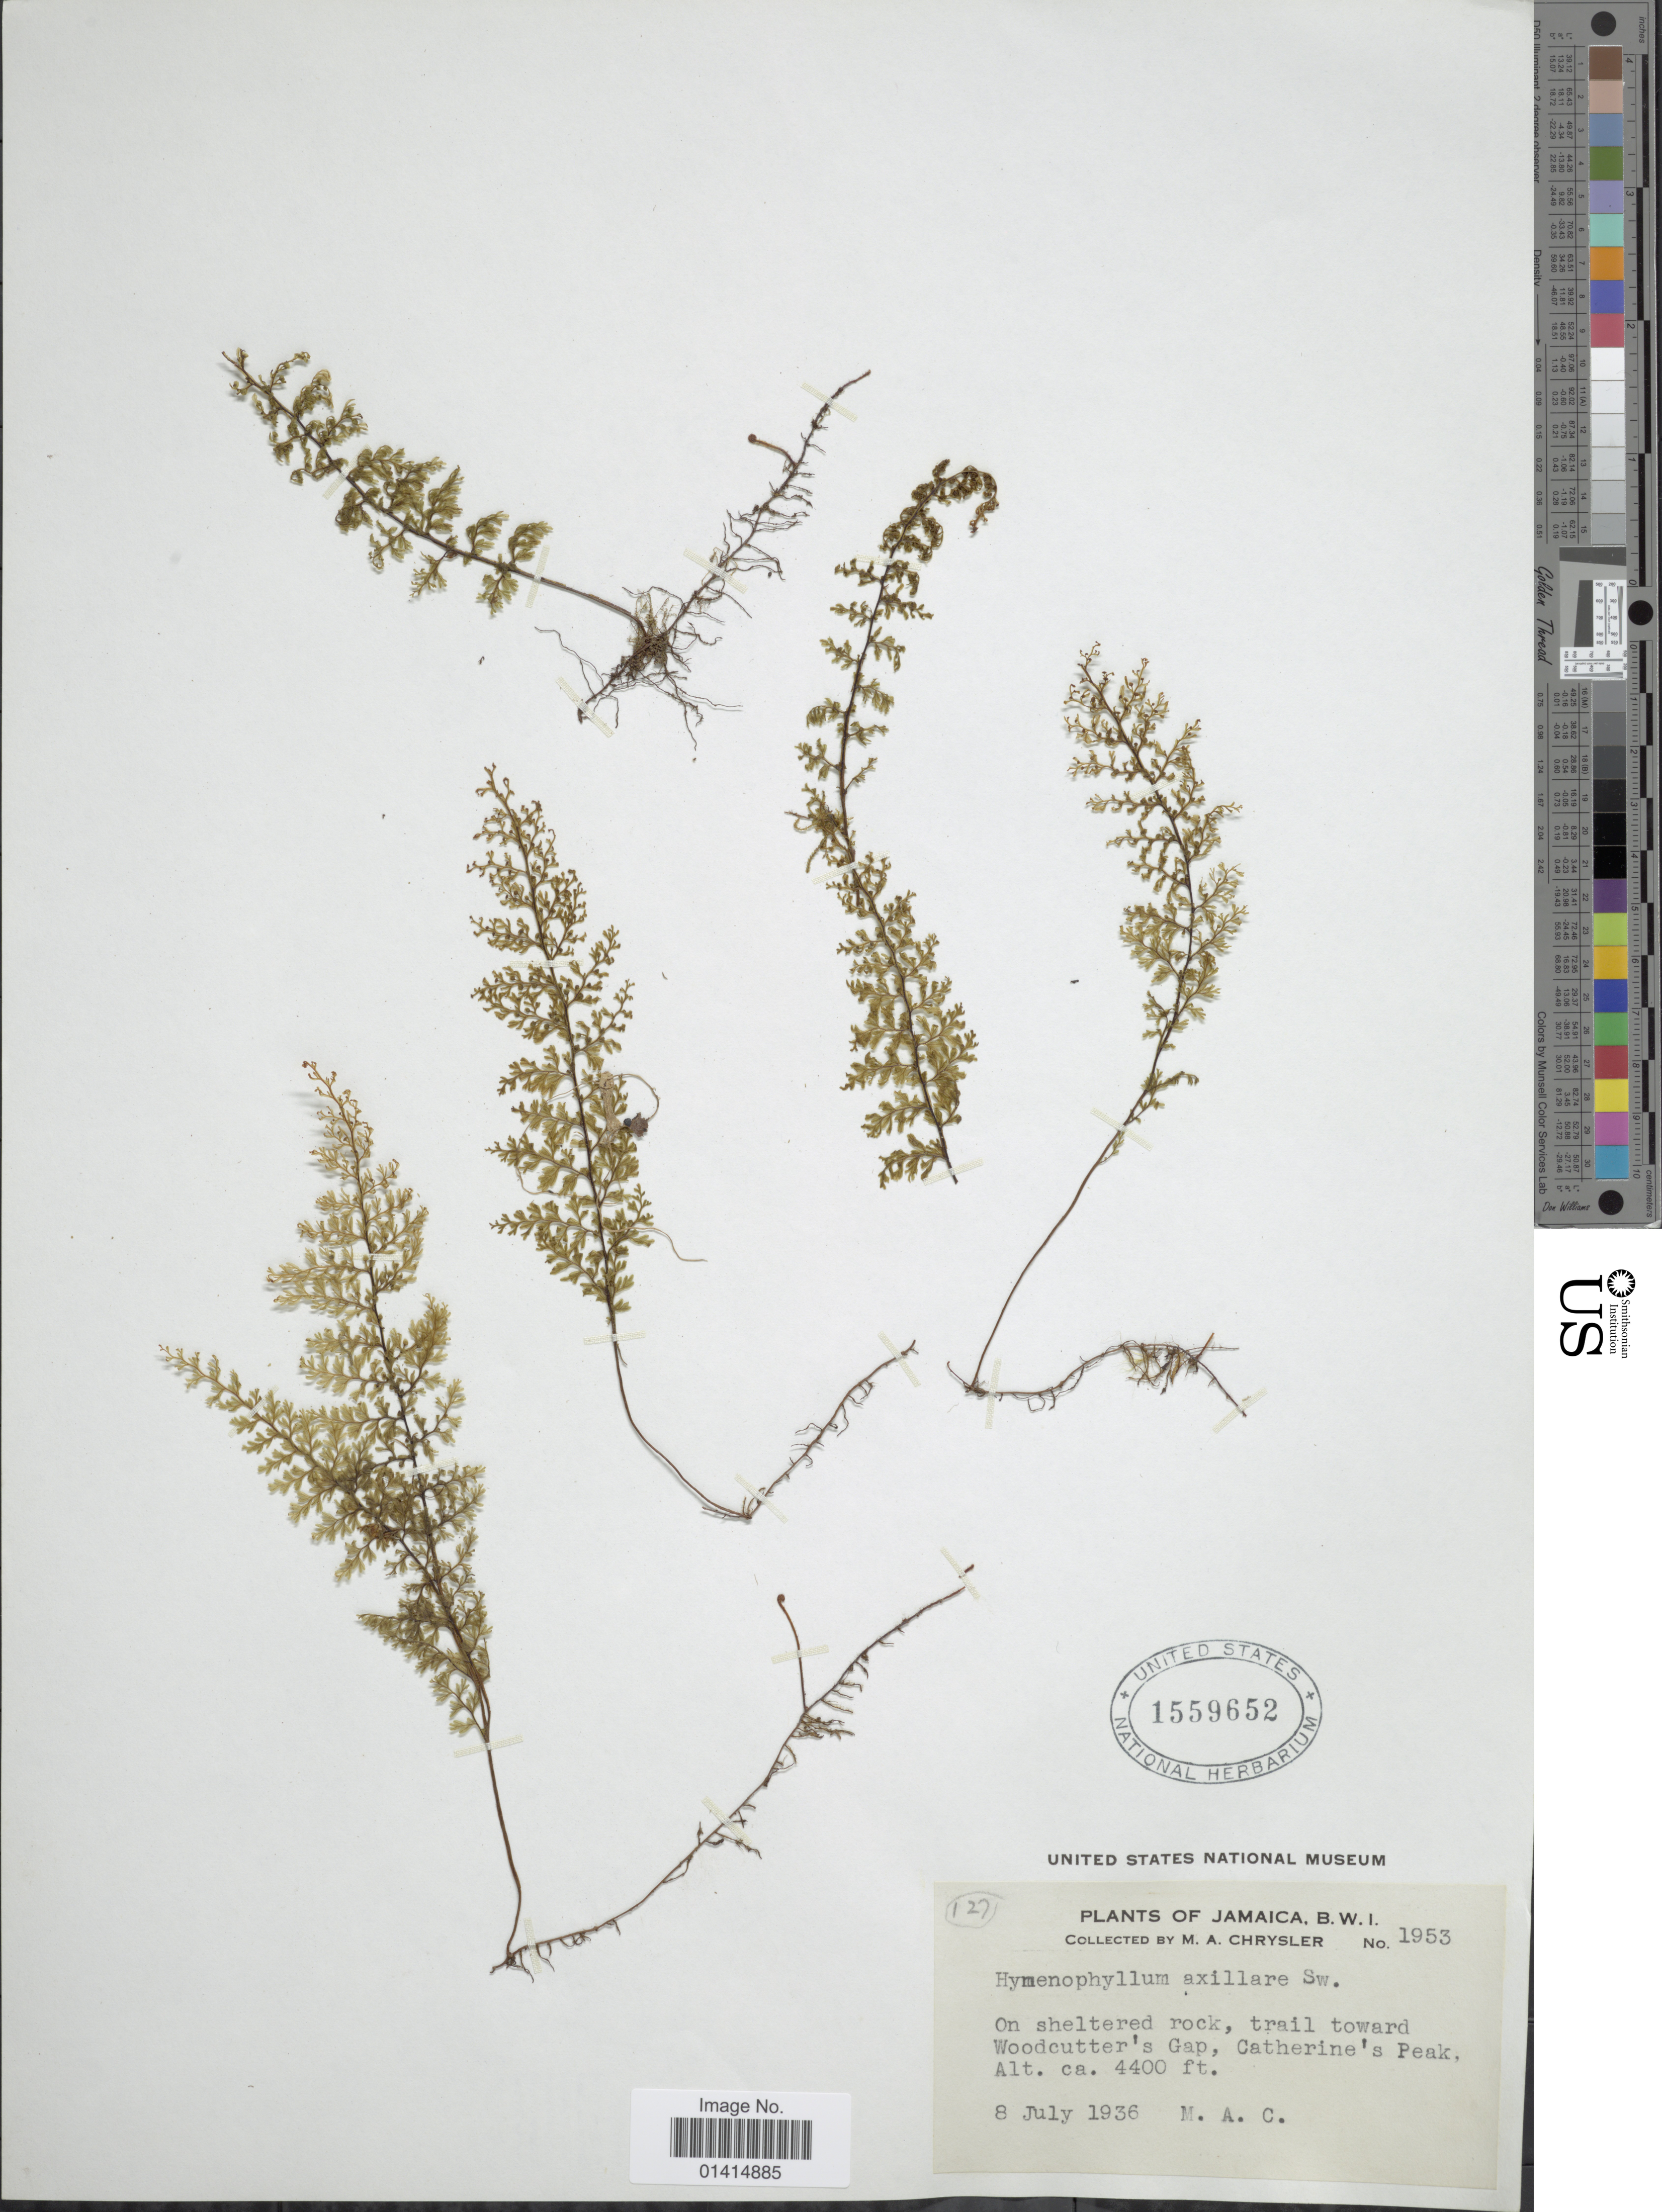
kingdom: Plantae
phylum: Tracheophyta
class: Polypodiopsida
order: Hymenophyllales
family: Hymenophyllaceae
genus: Hymenophyllum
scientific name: Hymenophyllum axillare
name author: Sw.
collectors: M. A. Chrysler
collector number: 1953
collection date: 1936-07-08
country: Jamaica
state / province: Saint Catherine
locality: B.W.I. On sheltered rock, trail toward Woodcutter's Gap, Catherine's Peak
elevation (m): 1341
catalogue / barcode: US 1559652